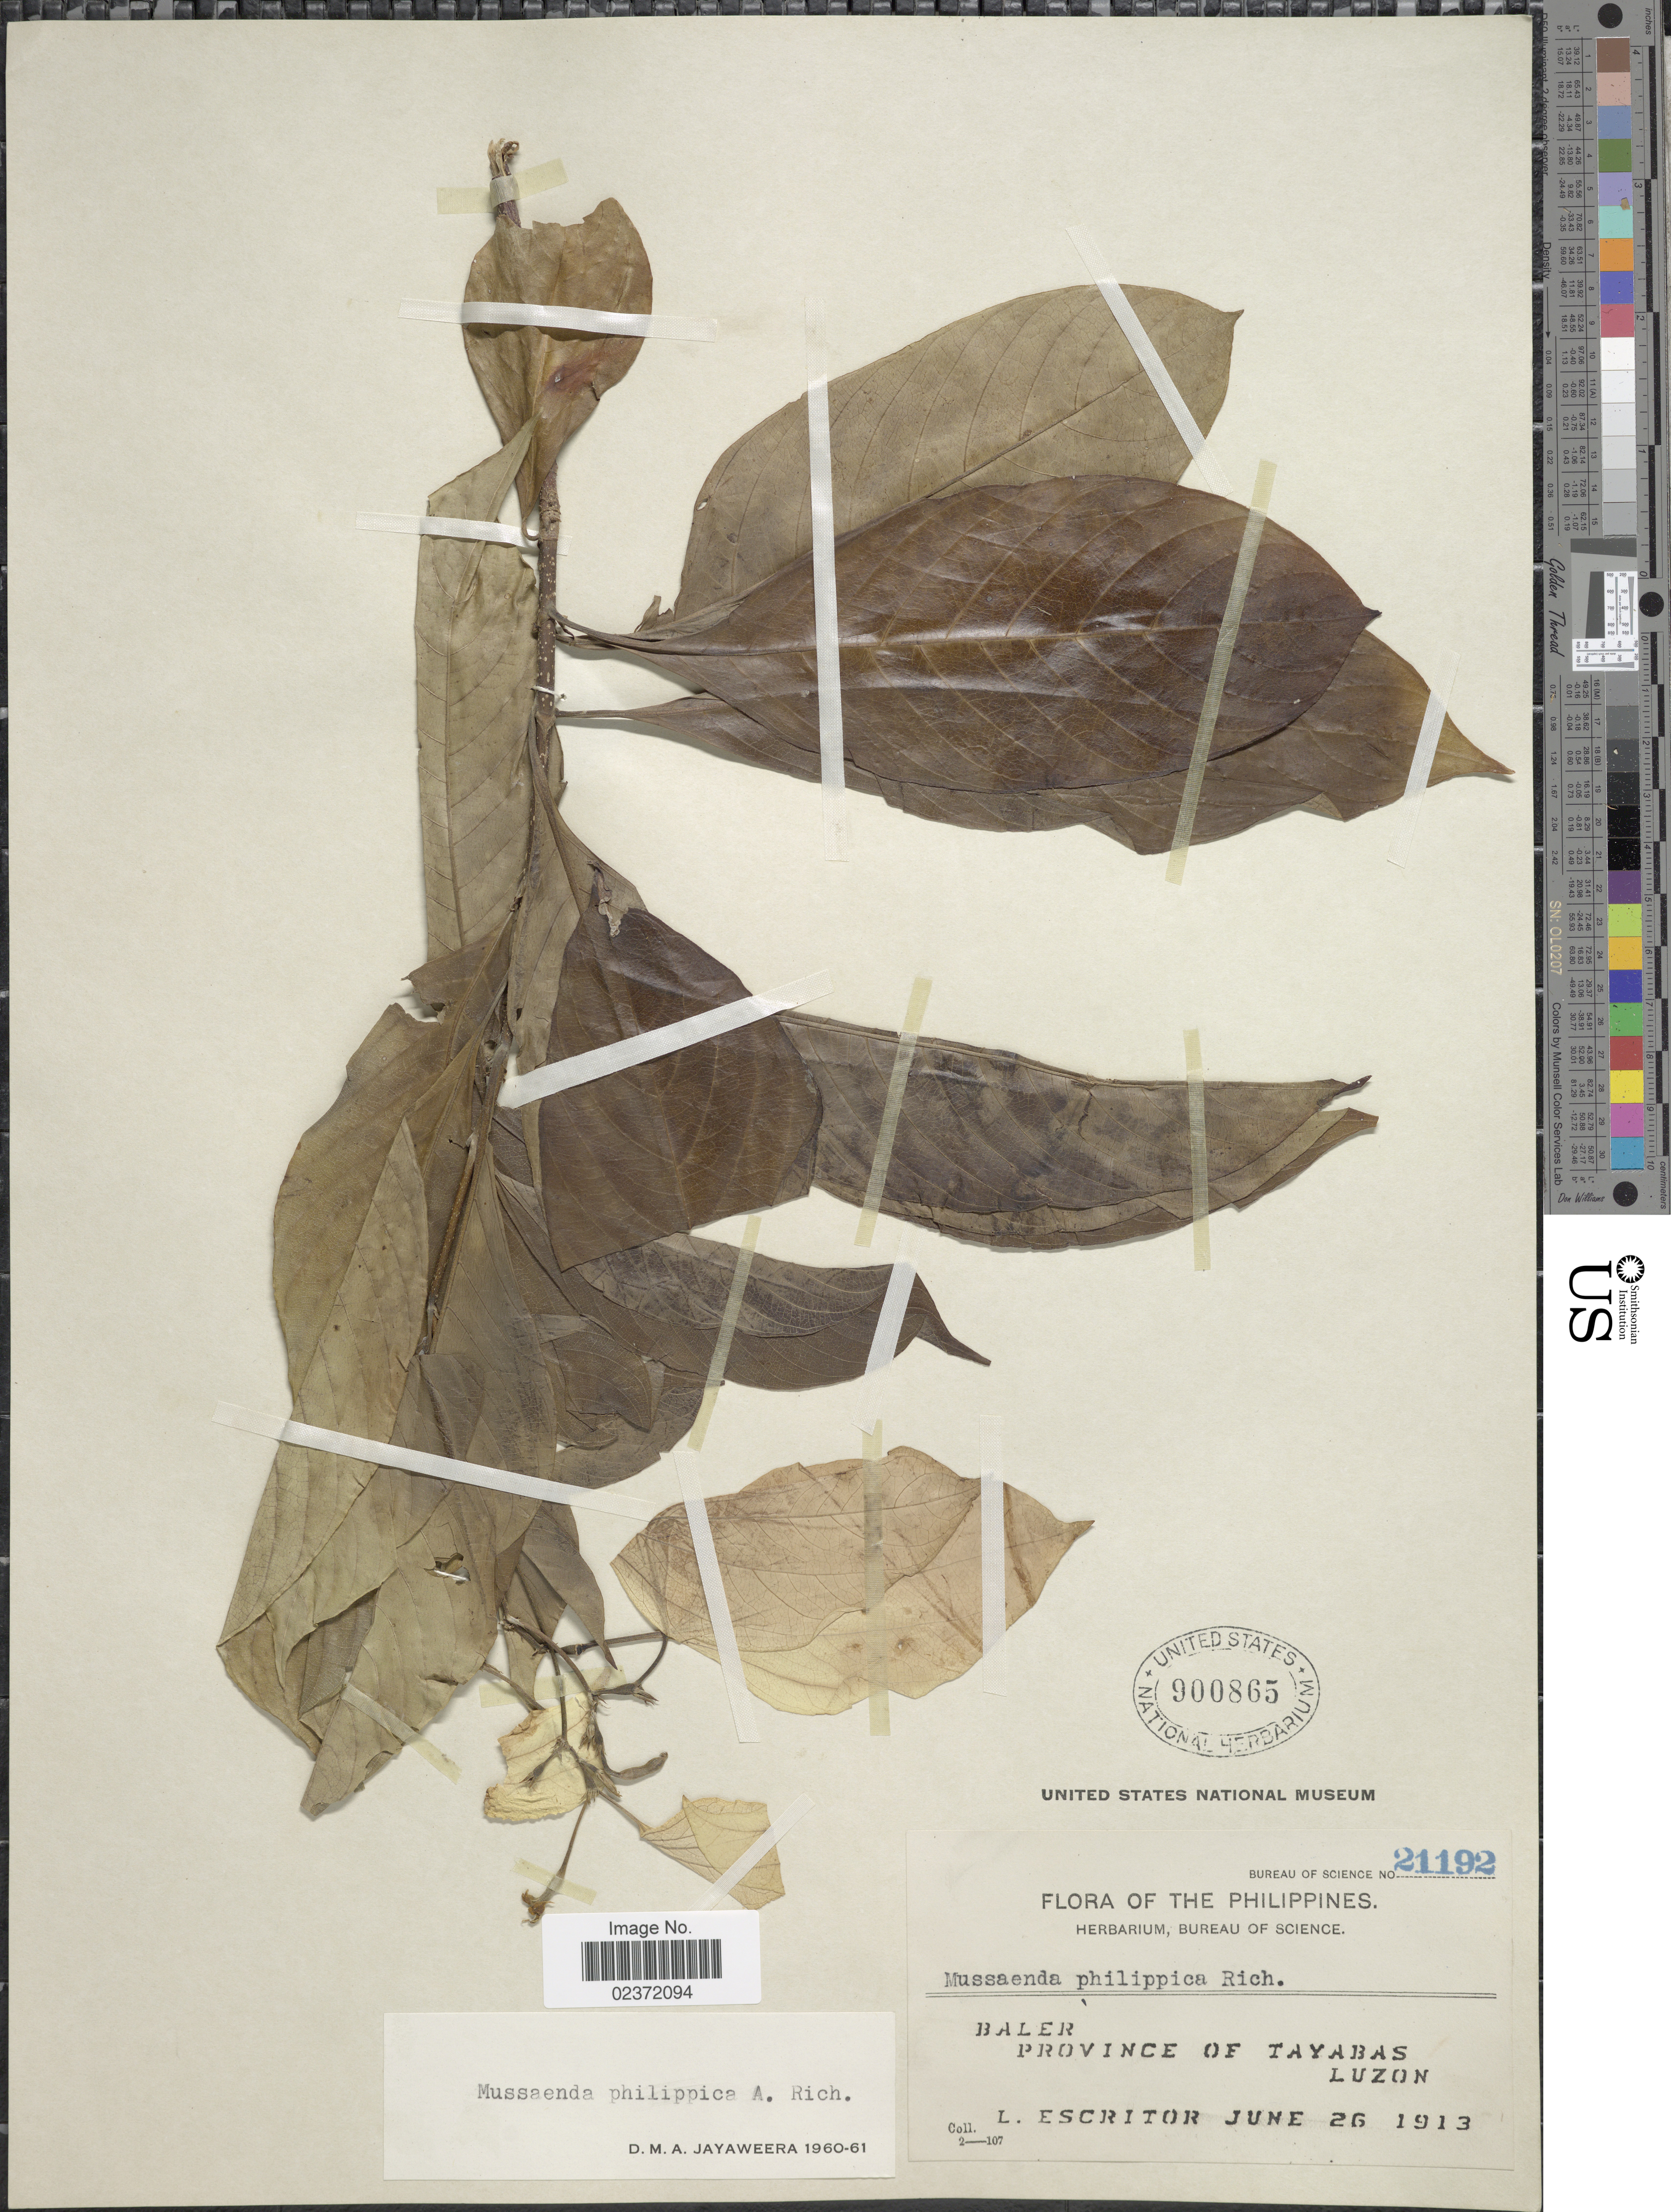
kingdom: Plantae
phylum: Tracheophyta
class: Magnoliopsida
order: Gentianales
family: Rubiaceae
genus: Mussaenda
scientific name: Mussaenda philippica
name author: A. Rich.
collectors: L. Escritor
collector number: Bureau of Science 21192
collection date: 1913-06-26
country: Philippines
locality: Baler, Province of Tayabas, Luzon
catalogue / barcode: US 900865